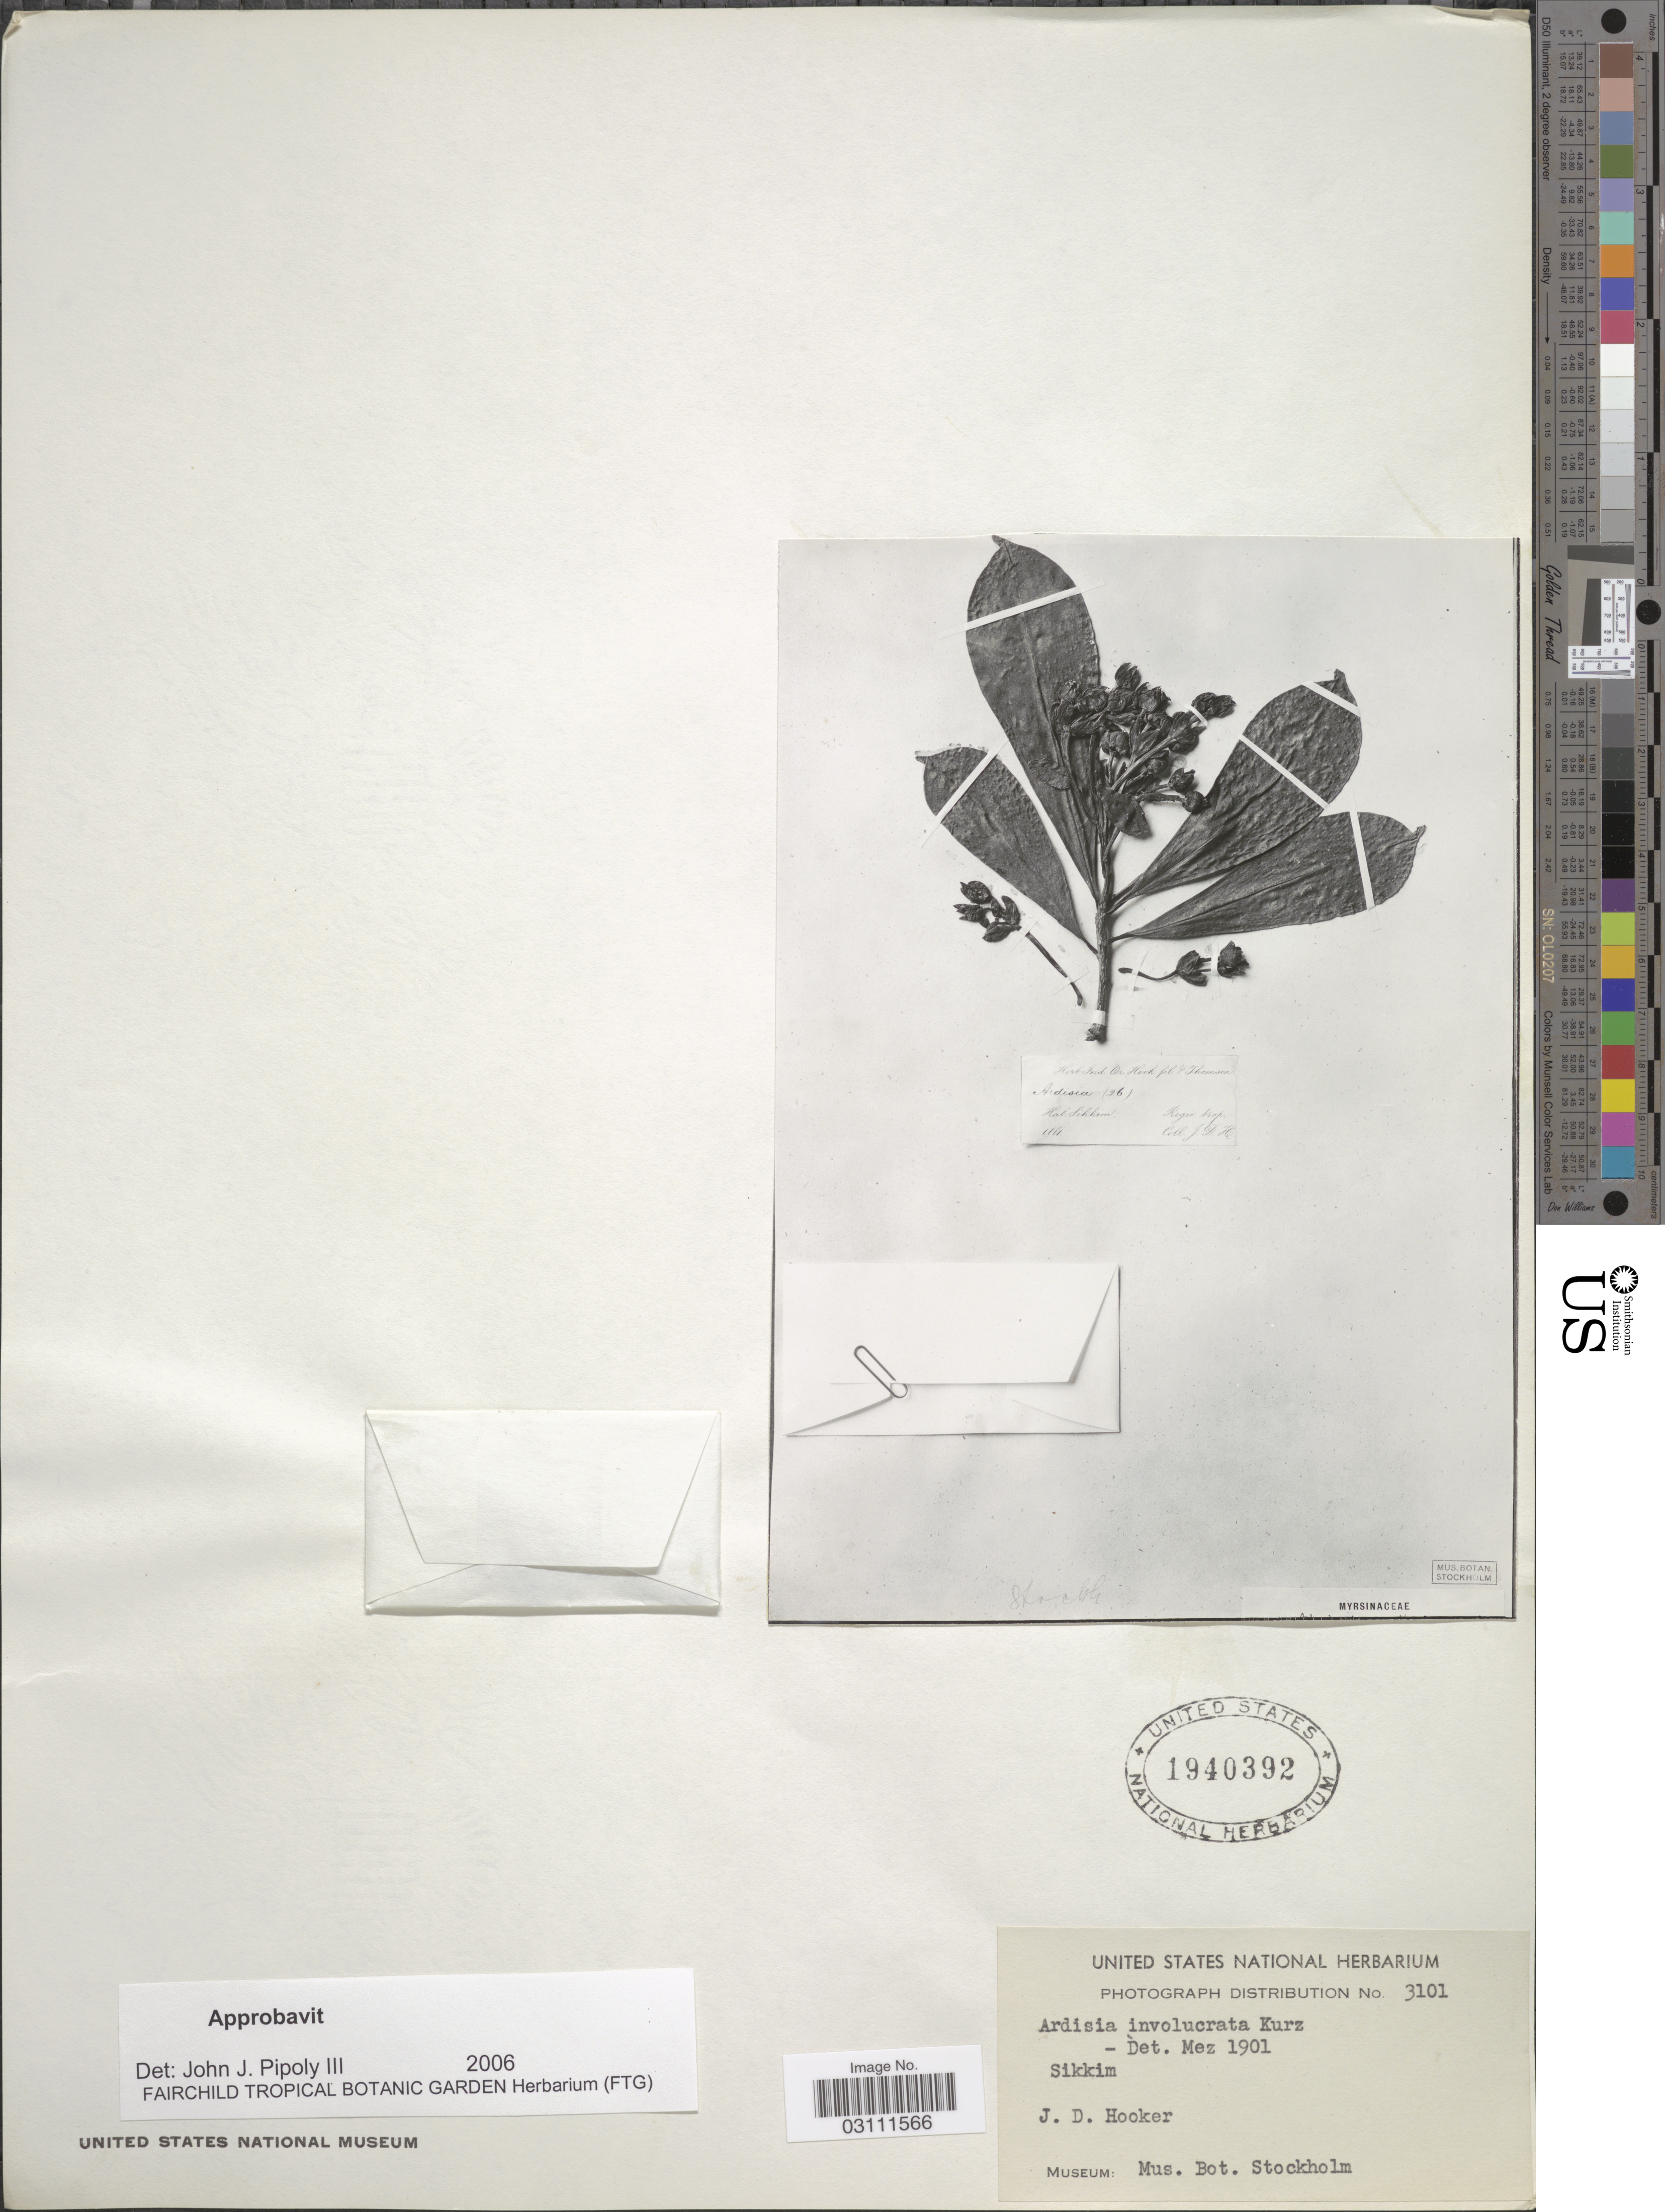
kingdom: Plantae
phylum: Tracheophyta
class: Magnoliopsida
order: Ericales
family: Primulaceae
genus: Ardisia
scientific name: Ardisia involucrata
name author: Kurz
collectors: J. D. Hooker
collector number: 3101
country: India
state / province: Sikkim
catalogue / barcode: US 1940392